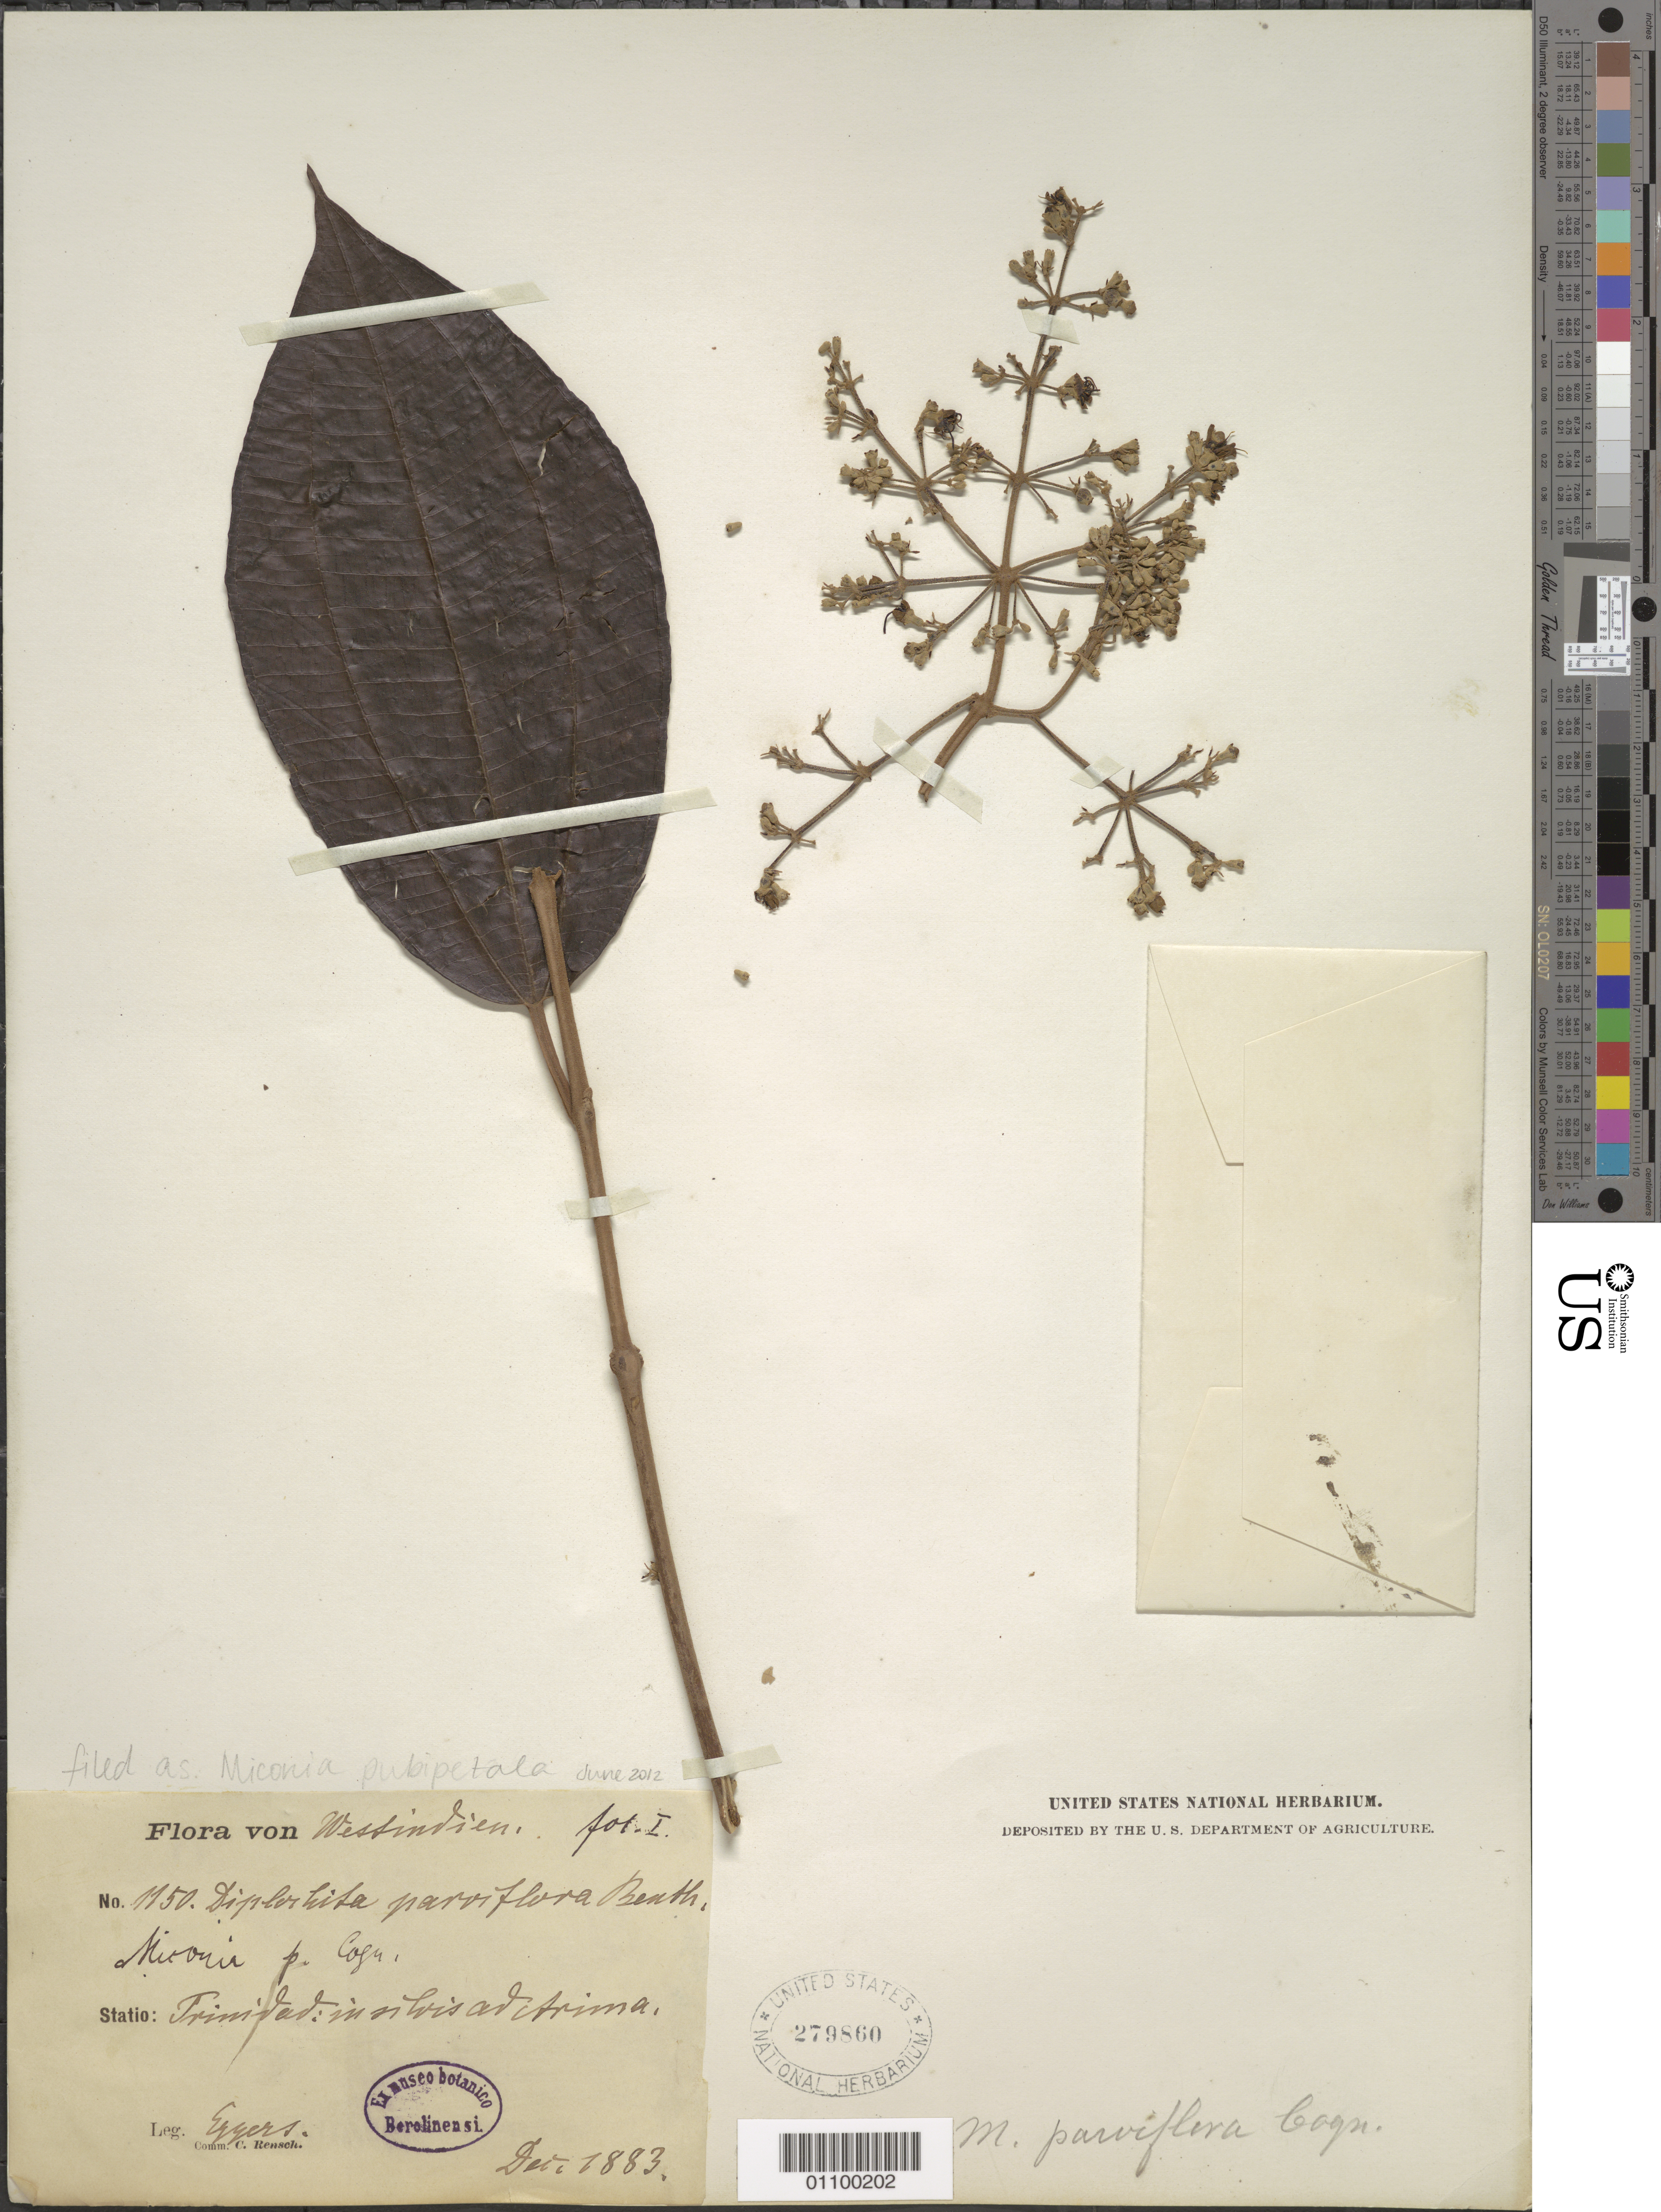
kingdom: Plantae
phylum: Tracheophyta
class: Magnoliopsida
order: Myrtales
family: Melastomataceae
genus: Miconia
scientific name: Miconia pubipetala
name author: Miq.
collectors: H. F. A. von Eggers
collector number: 1150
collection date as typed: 01 Dec 1883 to 31 Dec 1883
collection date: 1883-12-01/1883-12-31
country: Trinidad and Tobago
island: Trinidad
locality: in silvis ad Arima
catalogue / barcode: US 279860